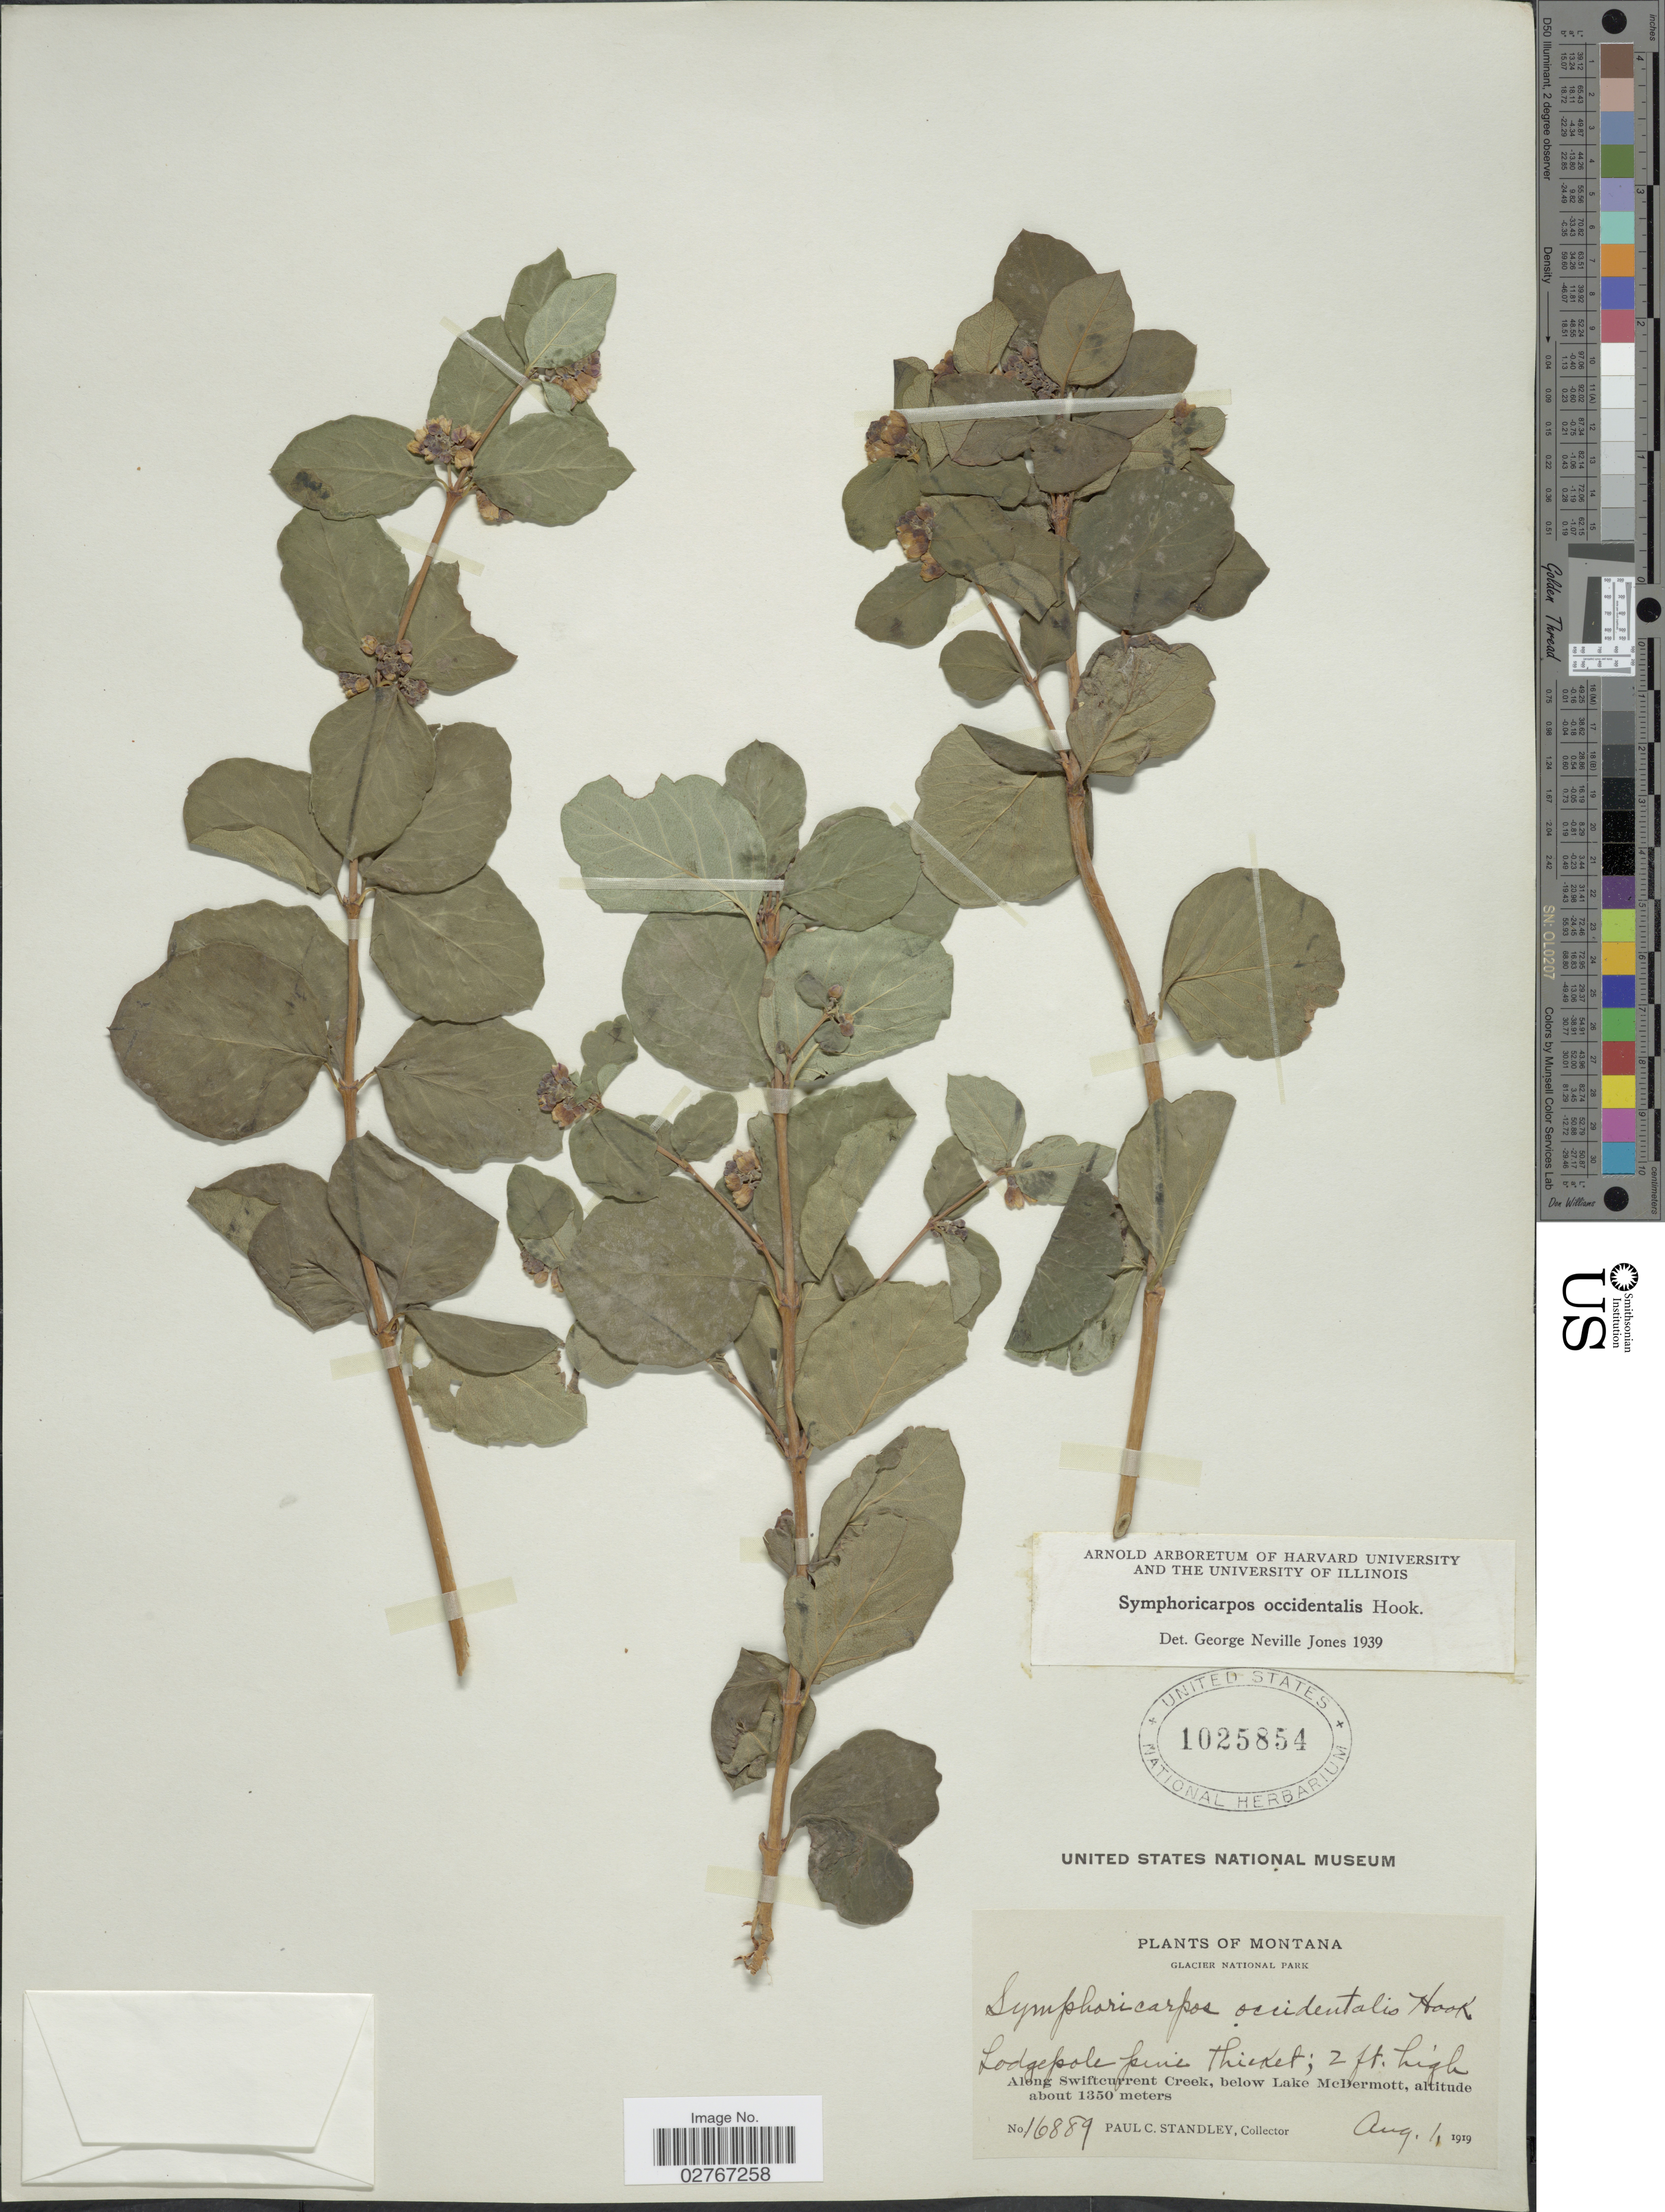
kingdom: Plantae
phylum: Tracheophyta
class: Magnoliopsida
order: Dipsacales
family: Caprifoliaceae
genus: Symphoricarpos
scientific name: Symphoricarpos occidentalis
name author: (R. Br.) Hook.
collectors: P. C. Standley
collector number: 16889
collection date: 1919-08-01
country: United States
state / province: Montana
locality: Lodgepole pine thicket. Glacier National Park. Along Swiftcurrent Creek, below Lake McDermott.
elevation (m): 1350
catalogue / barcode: US 1025854